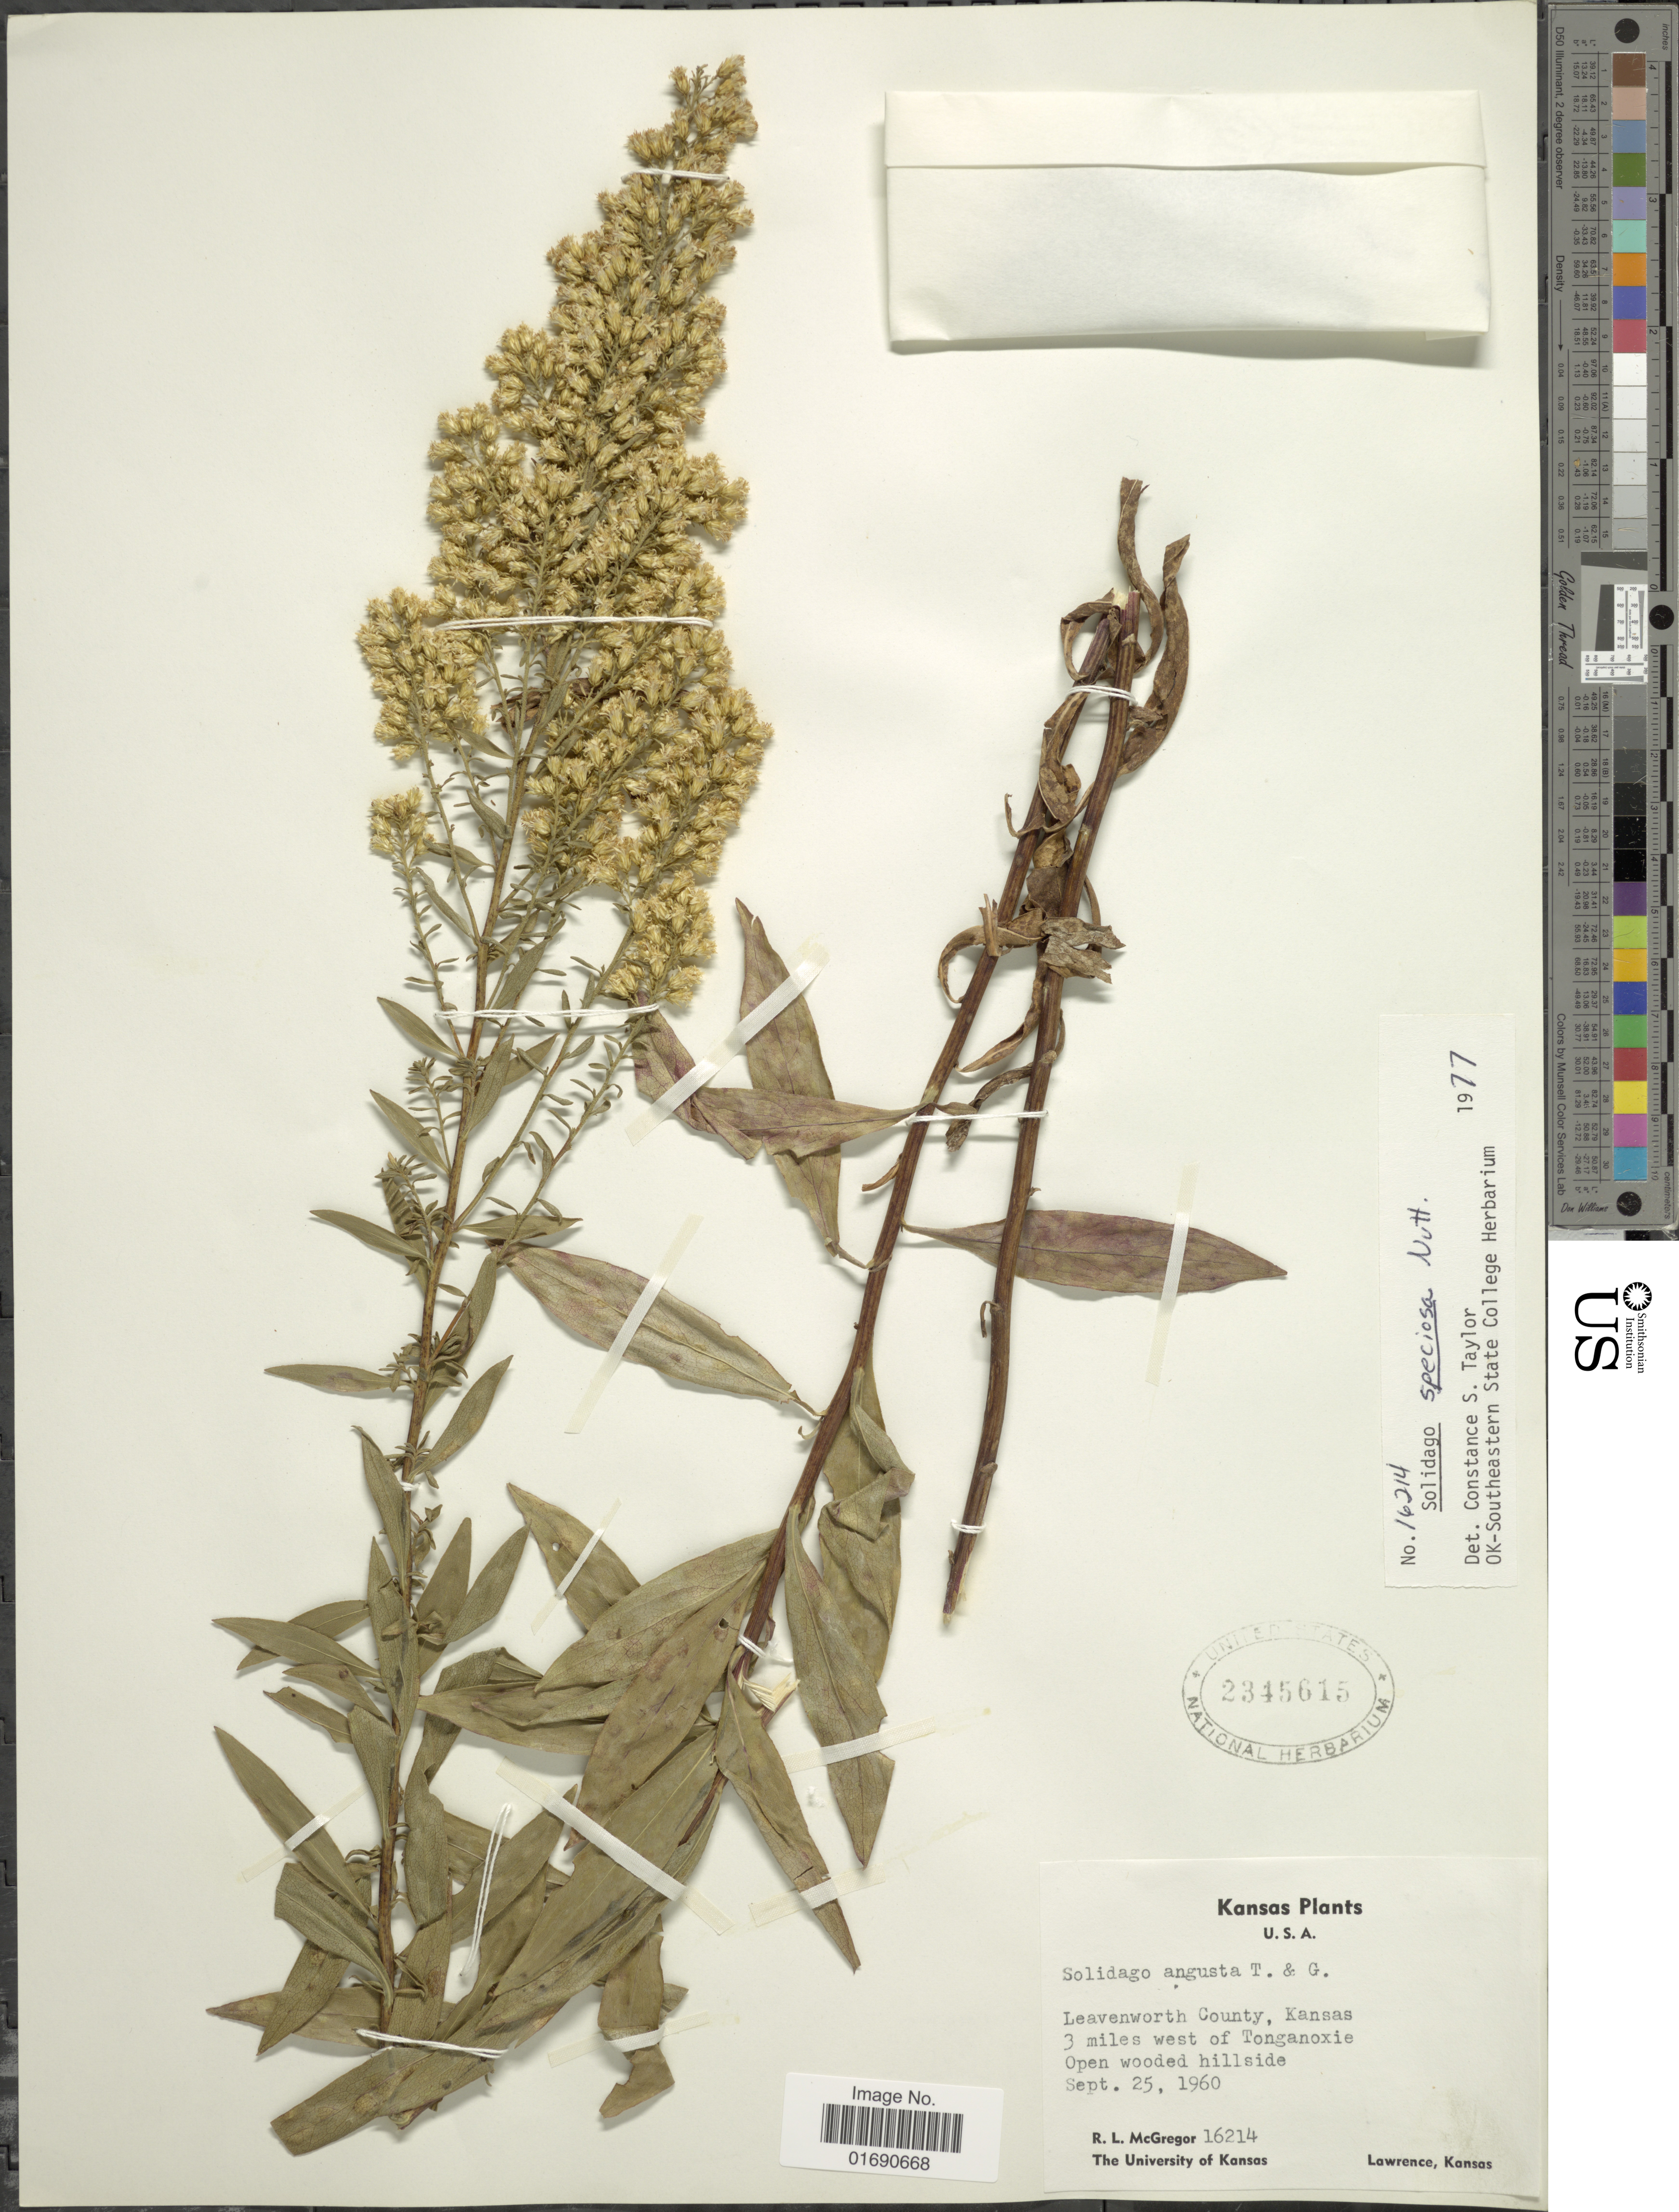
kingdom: Plantae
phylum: Tracheophyta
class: Magnoliopsida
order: Asterales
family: Asteraceae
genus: Solidago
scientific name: Solidago speciosa var. angustata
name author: Torr. & A. Gray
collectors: R. McGregor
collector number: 16214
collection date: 1960-09-25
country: United States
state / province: Kansas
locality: Leavenworth County, Kansas 3 miles west of Tonganoxie. Open wooded hillside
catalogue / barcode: US 2345615